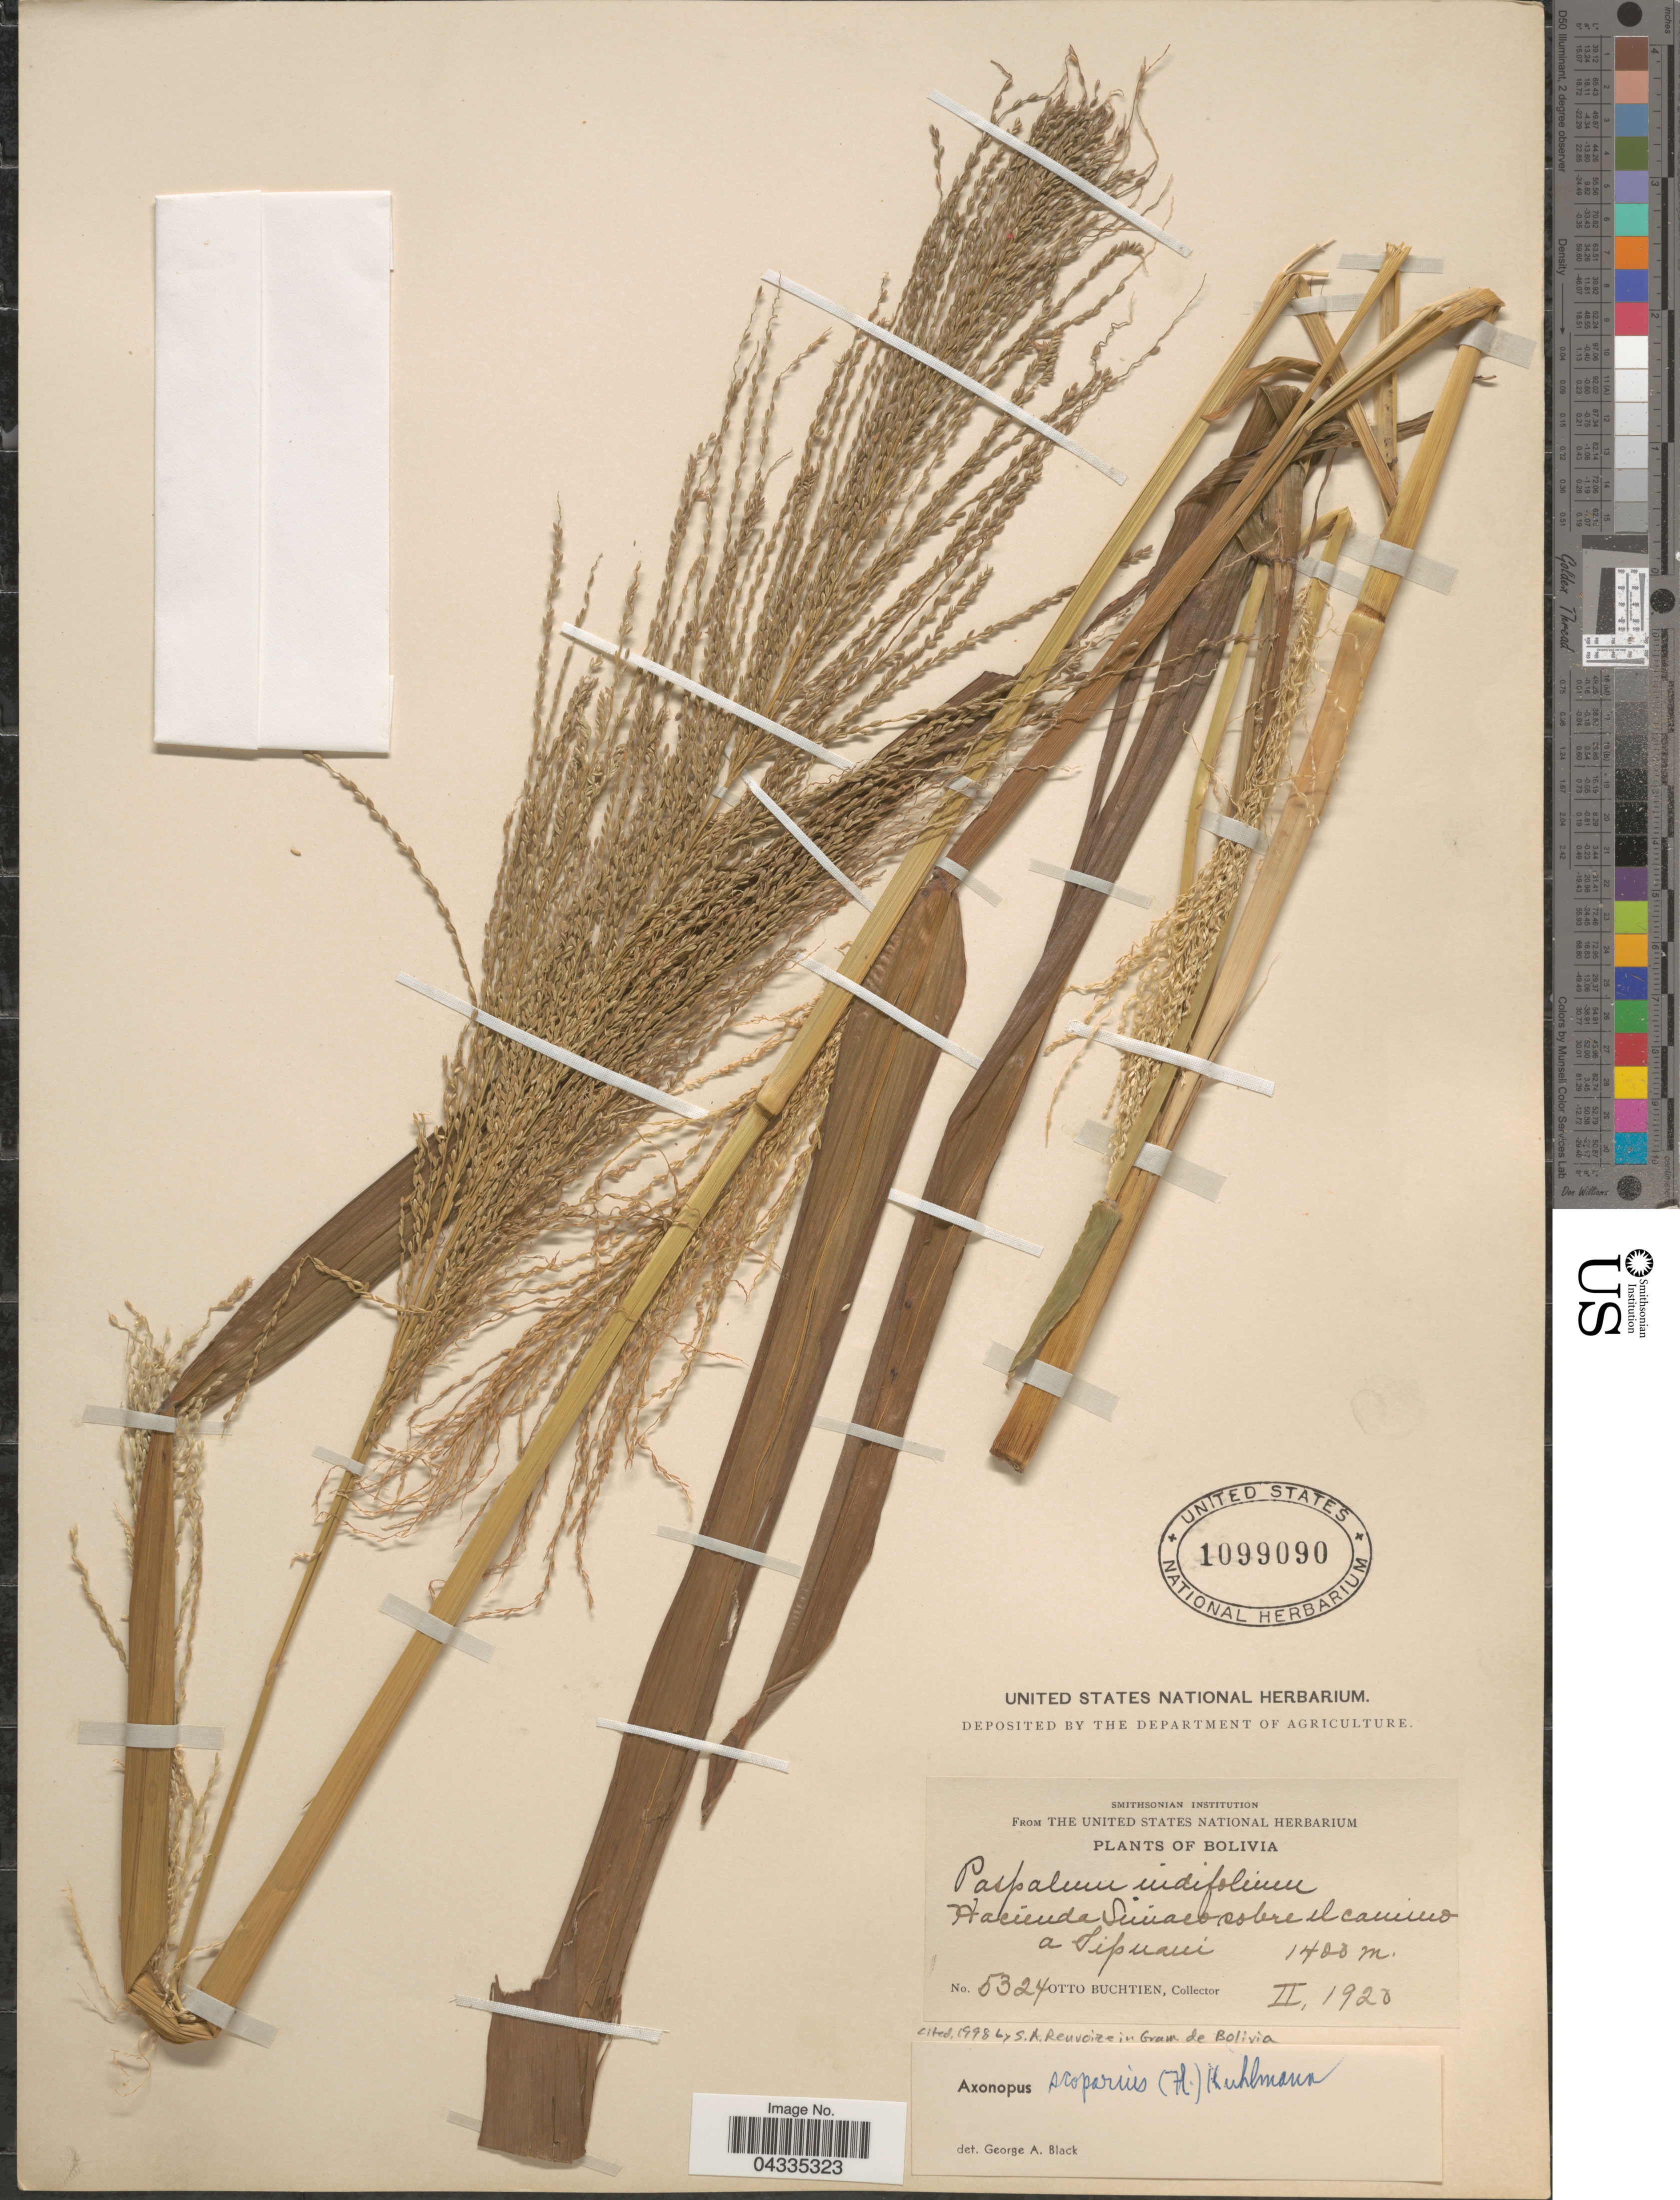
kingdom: Plantae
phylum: Tracheophyta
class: Liliopsida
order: Poales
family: Poaceae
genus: Axonopus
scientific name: Axonopus scoparius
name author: (Flüggé) Kuhlm.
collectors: O. Buchtien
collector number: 5324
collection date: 1920-02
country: Bolivia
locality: Hacienda Simaco sobre el camino a Tipuani.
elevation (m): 1400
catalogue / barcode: US 1099090